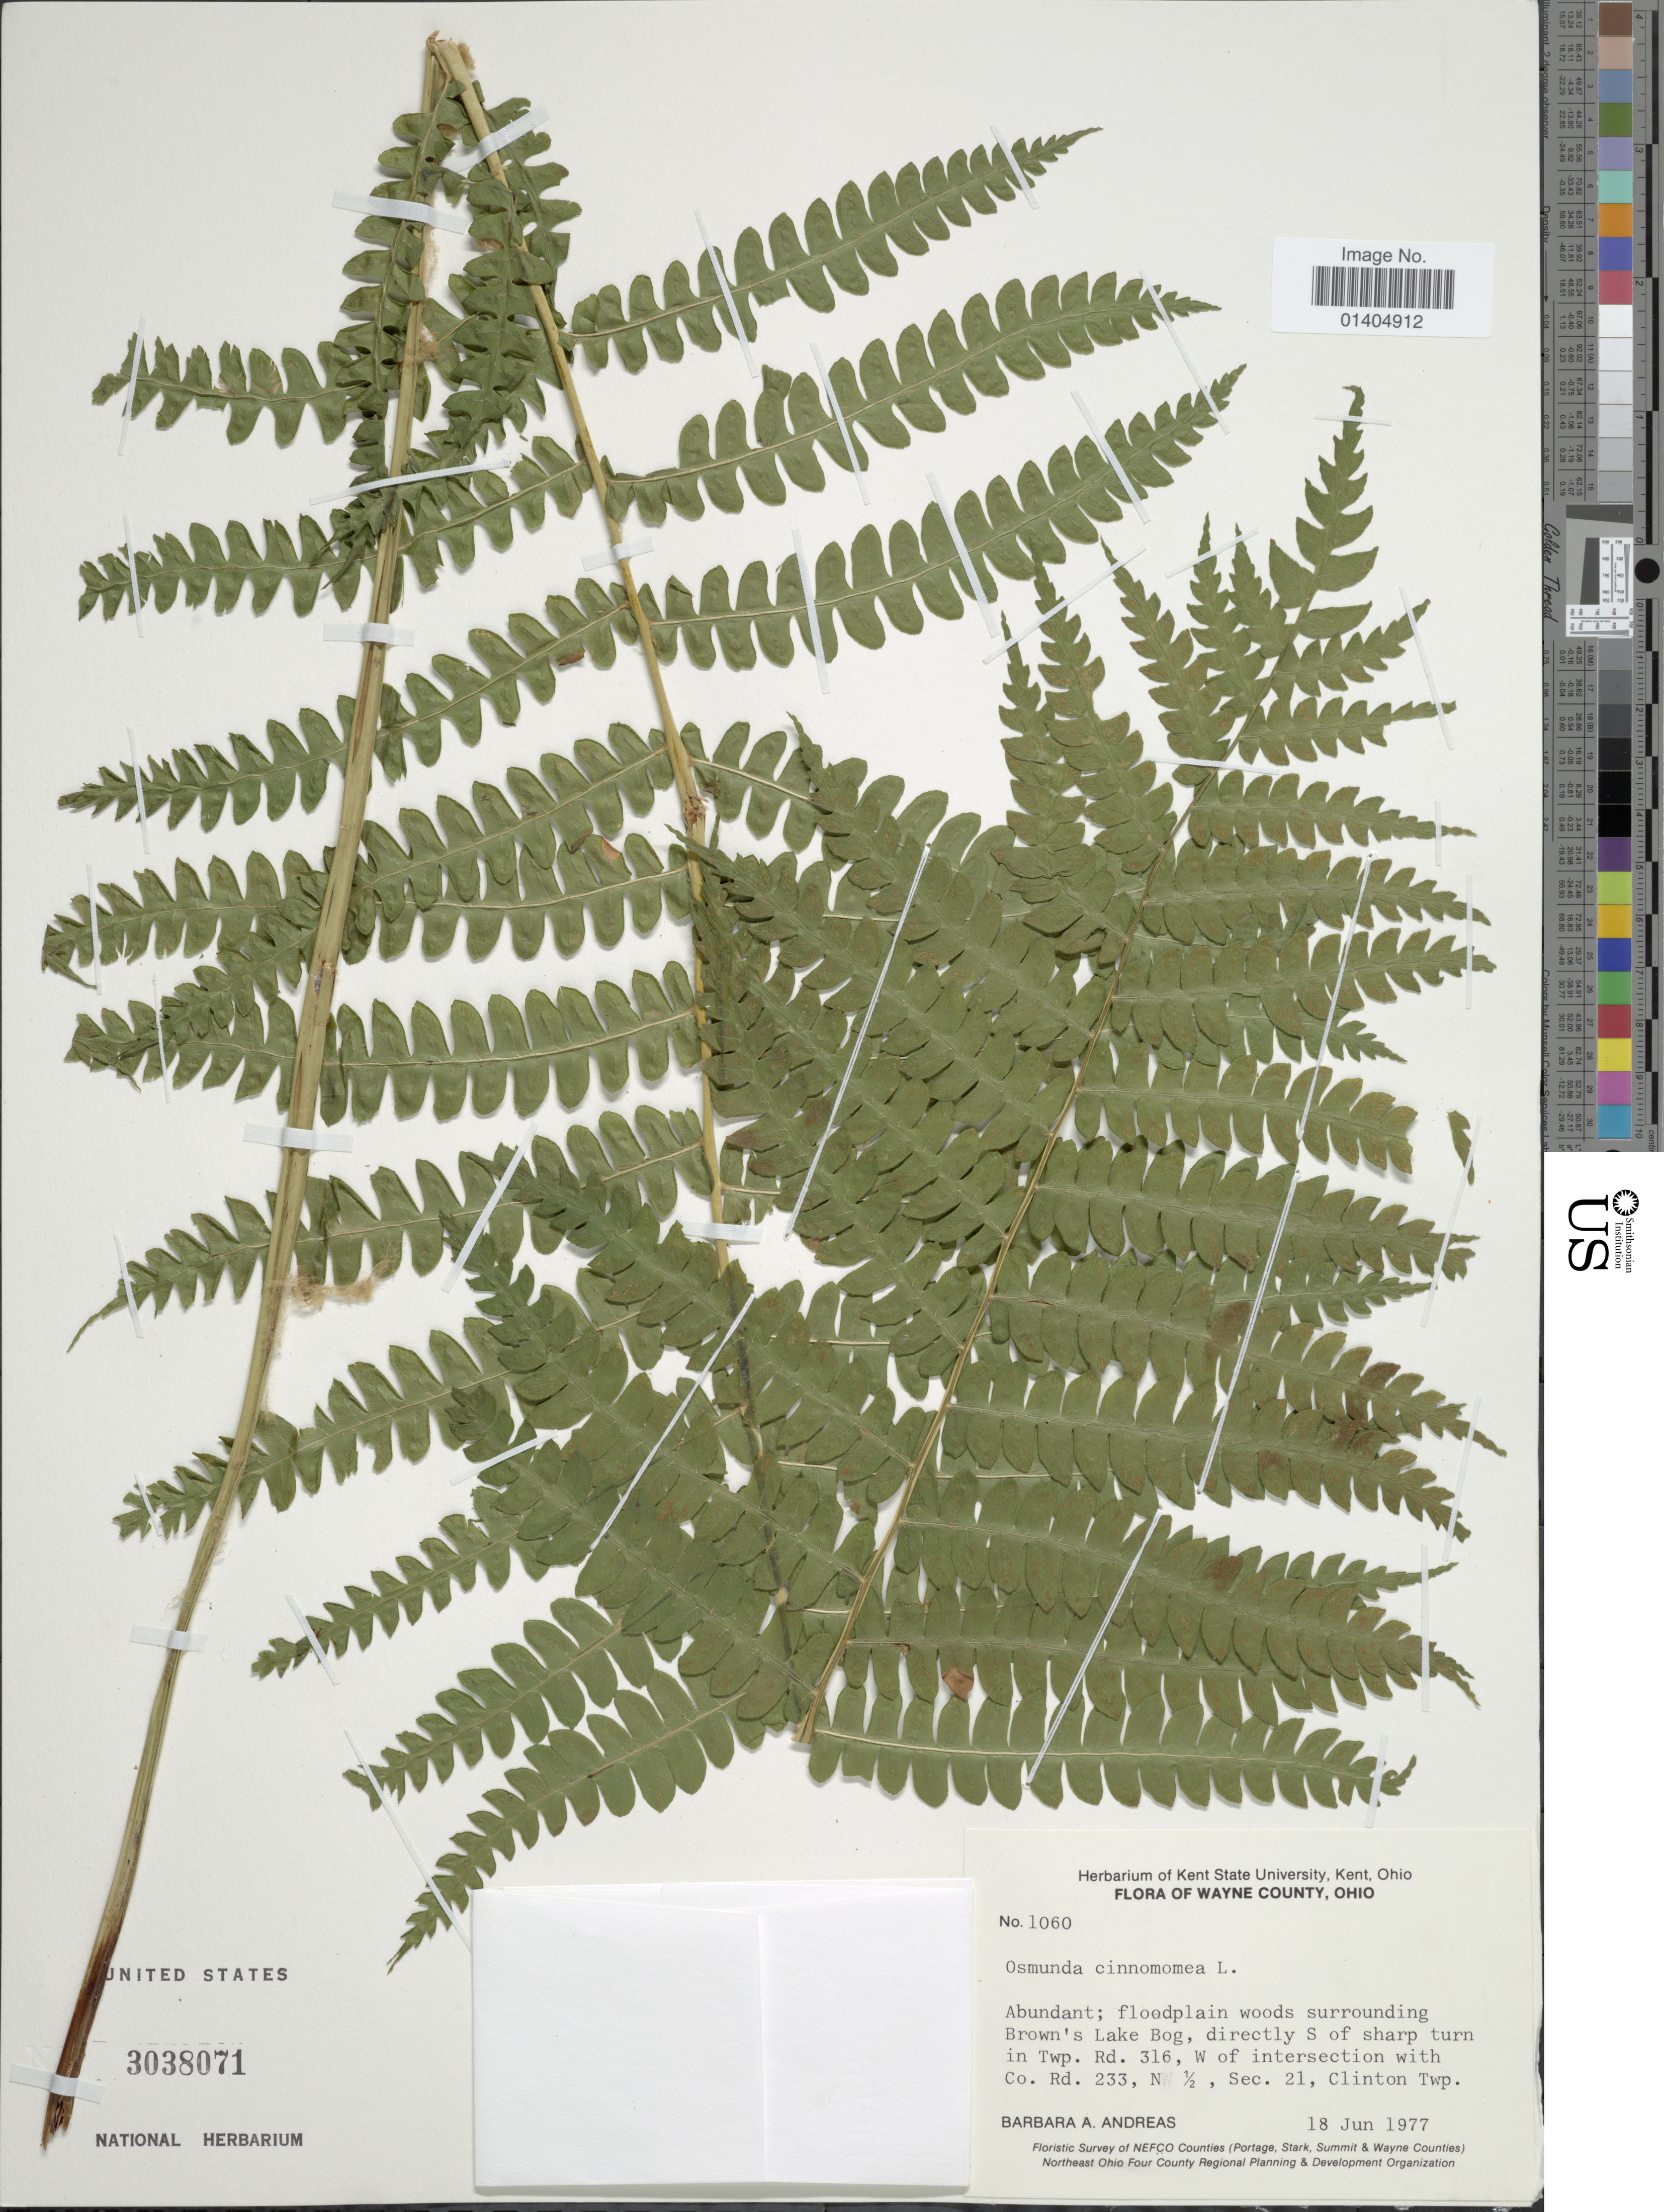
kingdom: Plantae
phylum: Tracheophyta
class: Polypodiopsida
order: Osmundales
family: Osmundaceae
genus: Osmundastrum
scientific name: Osmundastrum cinnamomeum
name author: (L.) C. Presl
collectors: B. A. Andreas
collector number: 1060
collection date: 1977-06-18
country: United States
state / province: Ohio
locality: Wayne County, floodplain woods surrounding Brown's Lake Bog, directly S of sharp turn in Twp. Rd. 316,W. of intersection with Co Rd. 233, NW ½, Sec. 21, Clinton Twp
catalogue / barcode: US 3038071